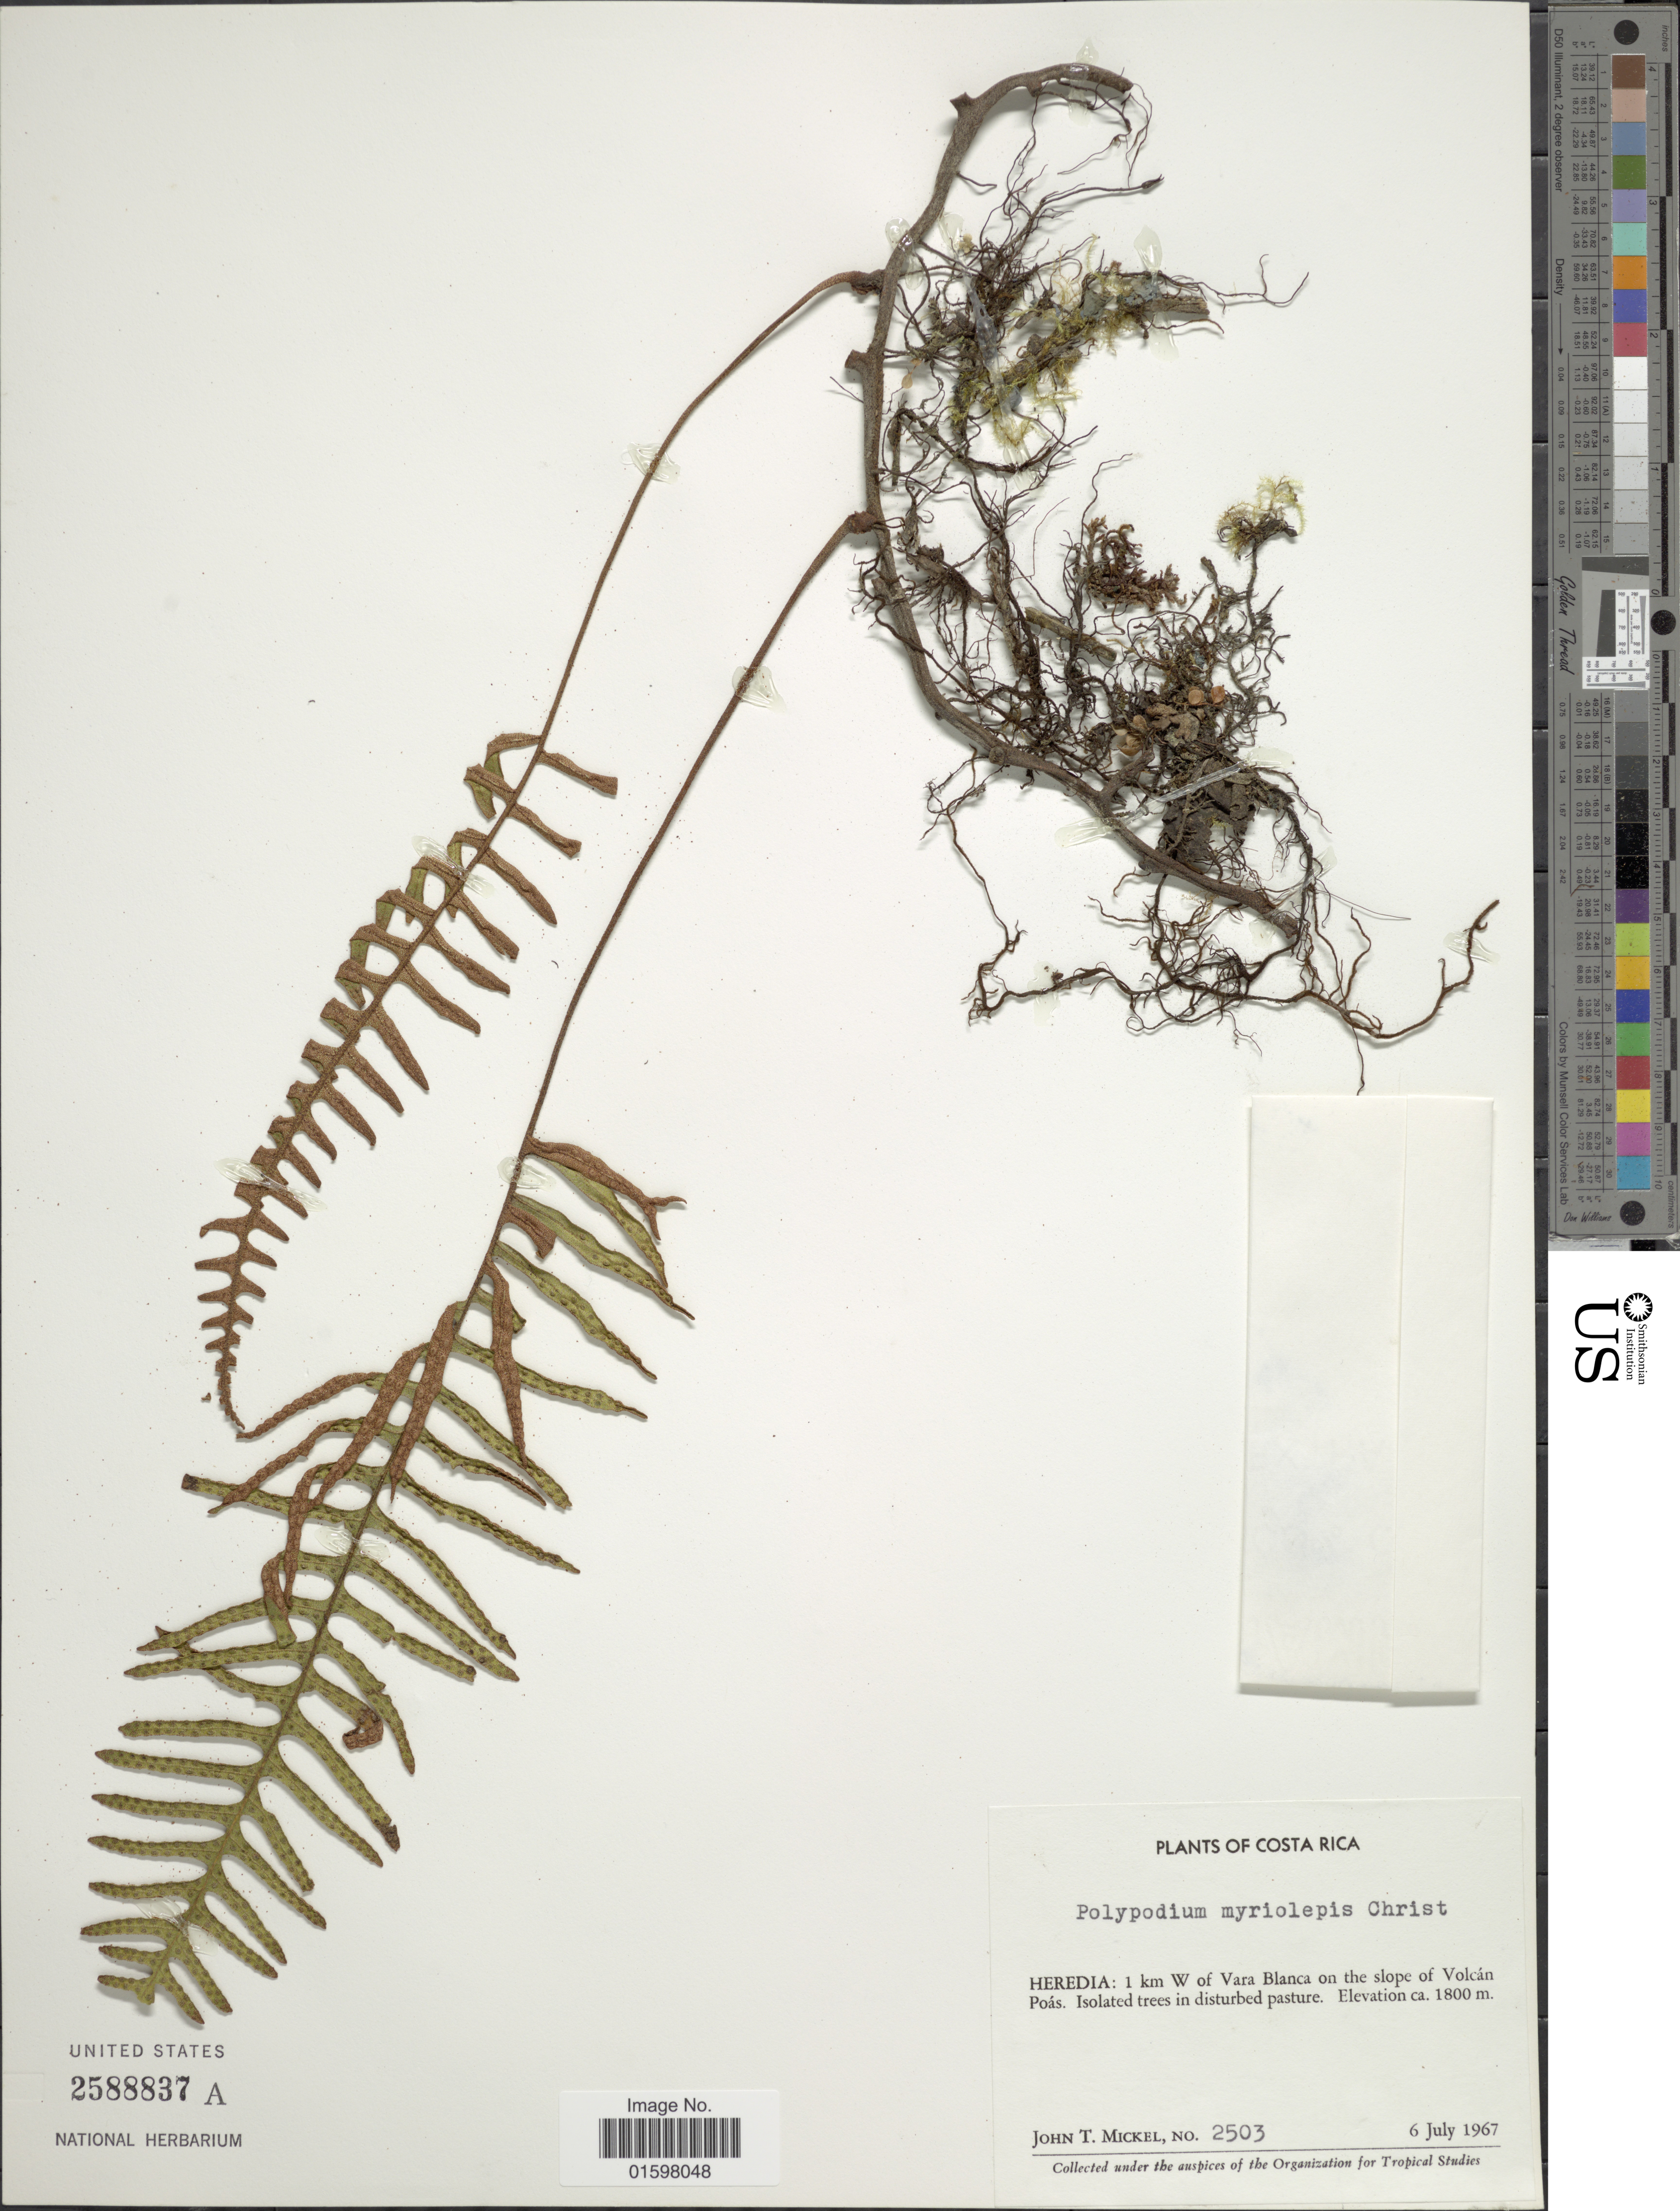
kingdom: Plantae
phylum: Tracheophyta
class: Polypodiopsida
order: Polypodiales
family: Polypodiaceae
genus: Pleopeltis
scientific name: Pleopeltis myriolepis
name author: (Christ) A.R. Sm. & Tejero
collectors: J. T. Mickel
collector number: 2503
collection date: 1967-07-06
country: Costa Rica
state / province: Heredia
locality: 1 km W of Vara Blanca on the slope of Volcán Poás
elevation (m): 1800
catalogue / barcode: US 2588837A